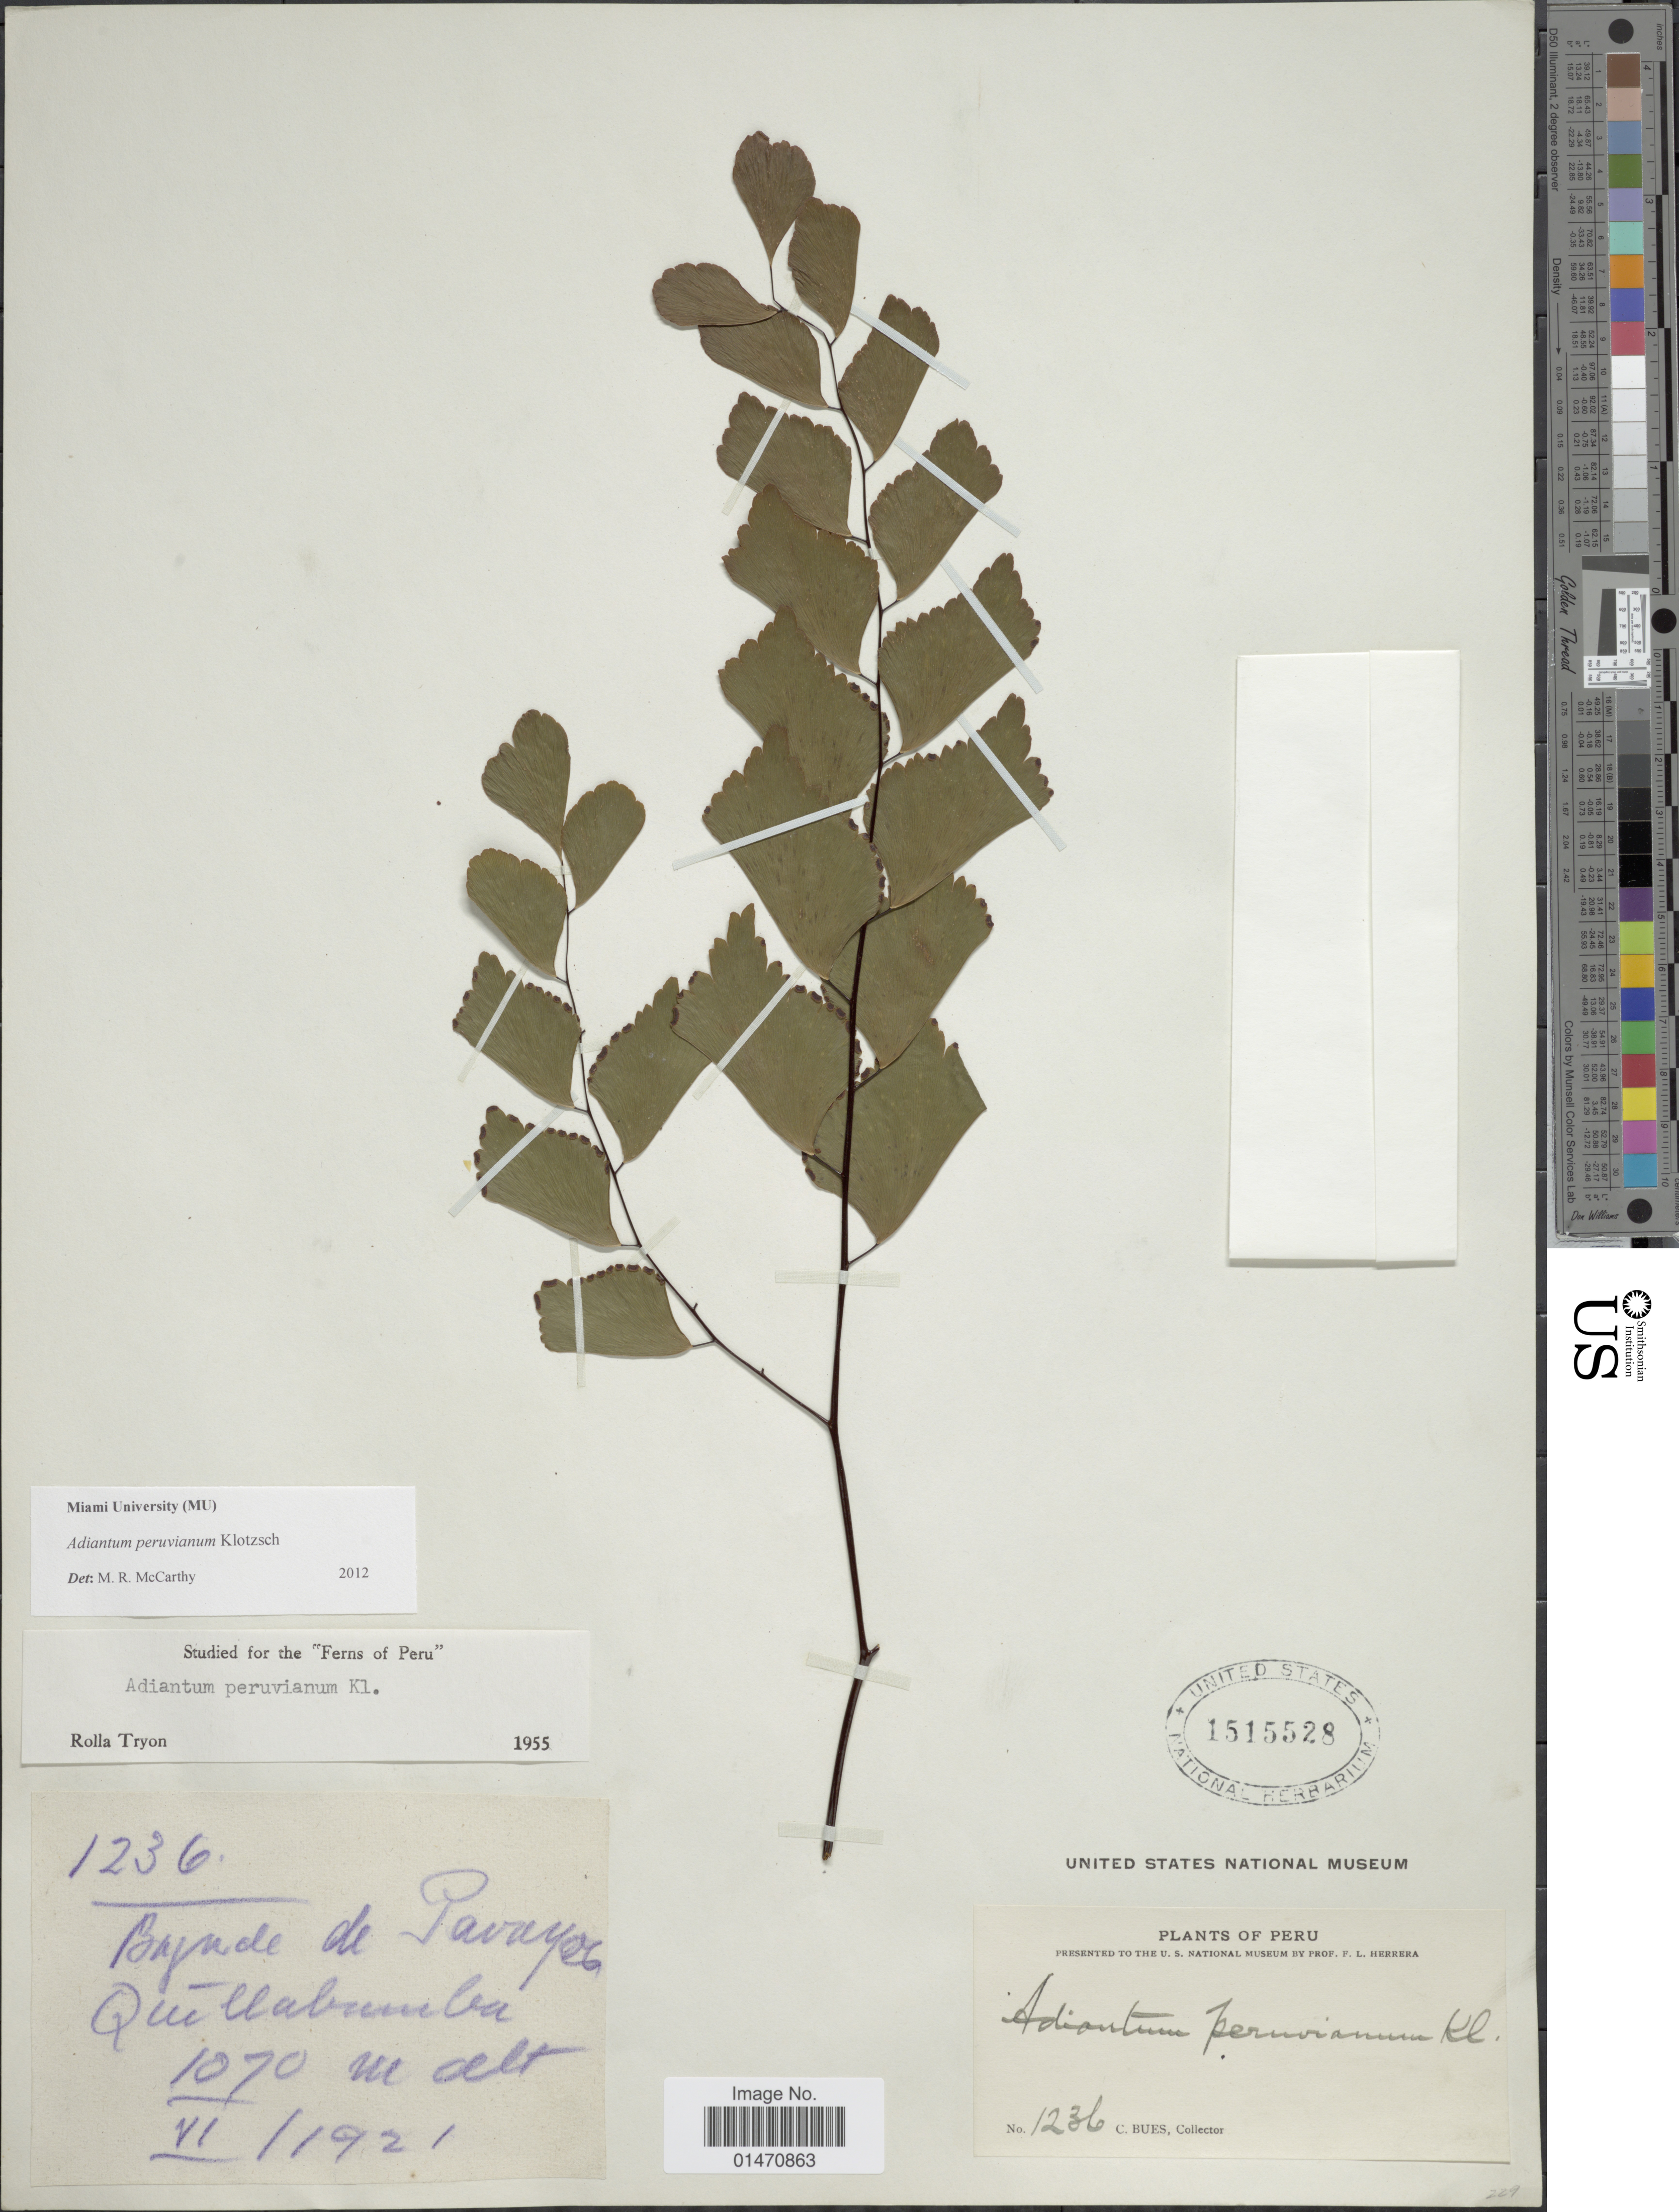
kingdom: Plantae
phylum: Tracheophyta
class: Polypodiopsida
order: Polypodiales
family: Pteridaceae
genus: Adiantum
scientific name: Adiantum peruvianum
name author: Klotzsch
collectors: C. Bues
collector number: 1236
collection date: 1921-06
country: Peru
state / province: Cusco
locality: Bajade de Pavayoc, Quillabamba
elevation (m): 1070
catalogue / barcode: US 1515528